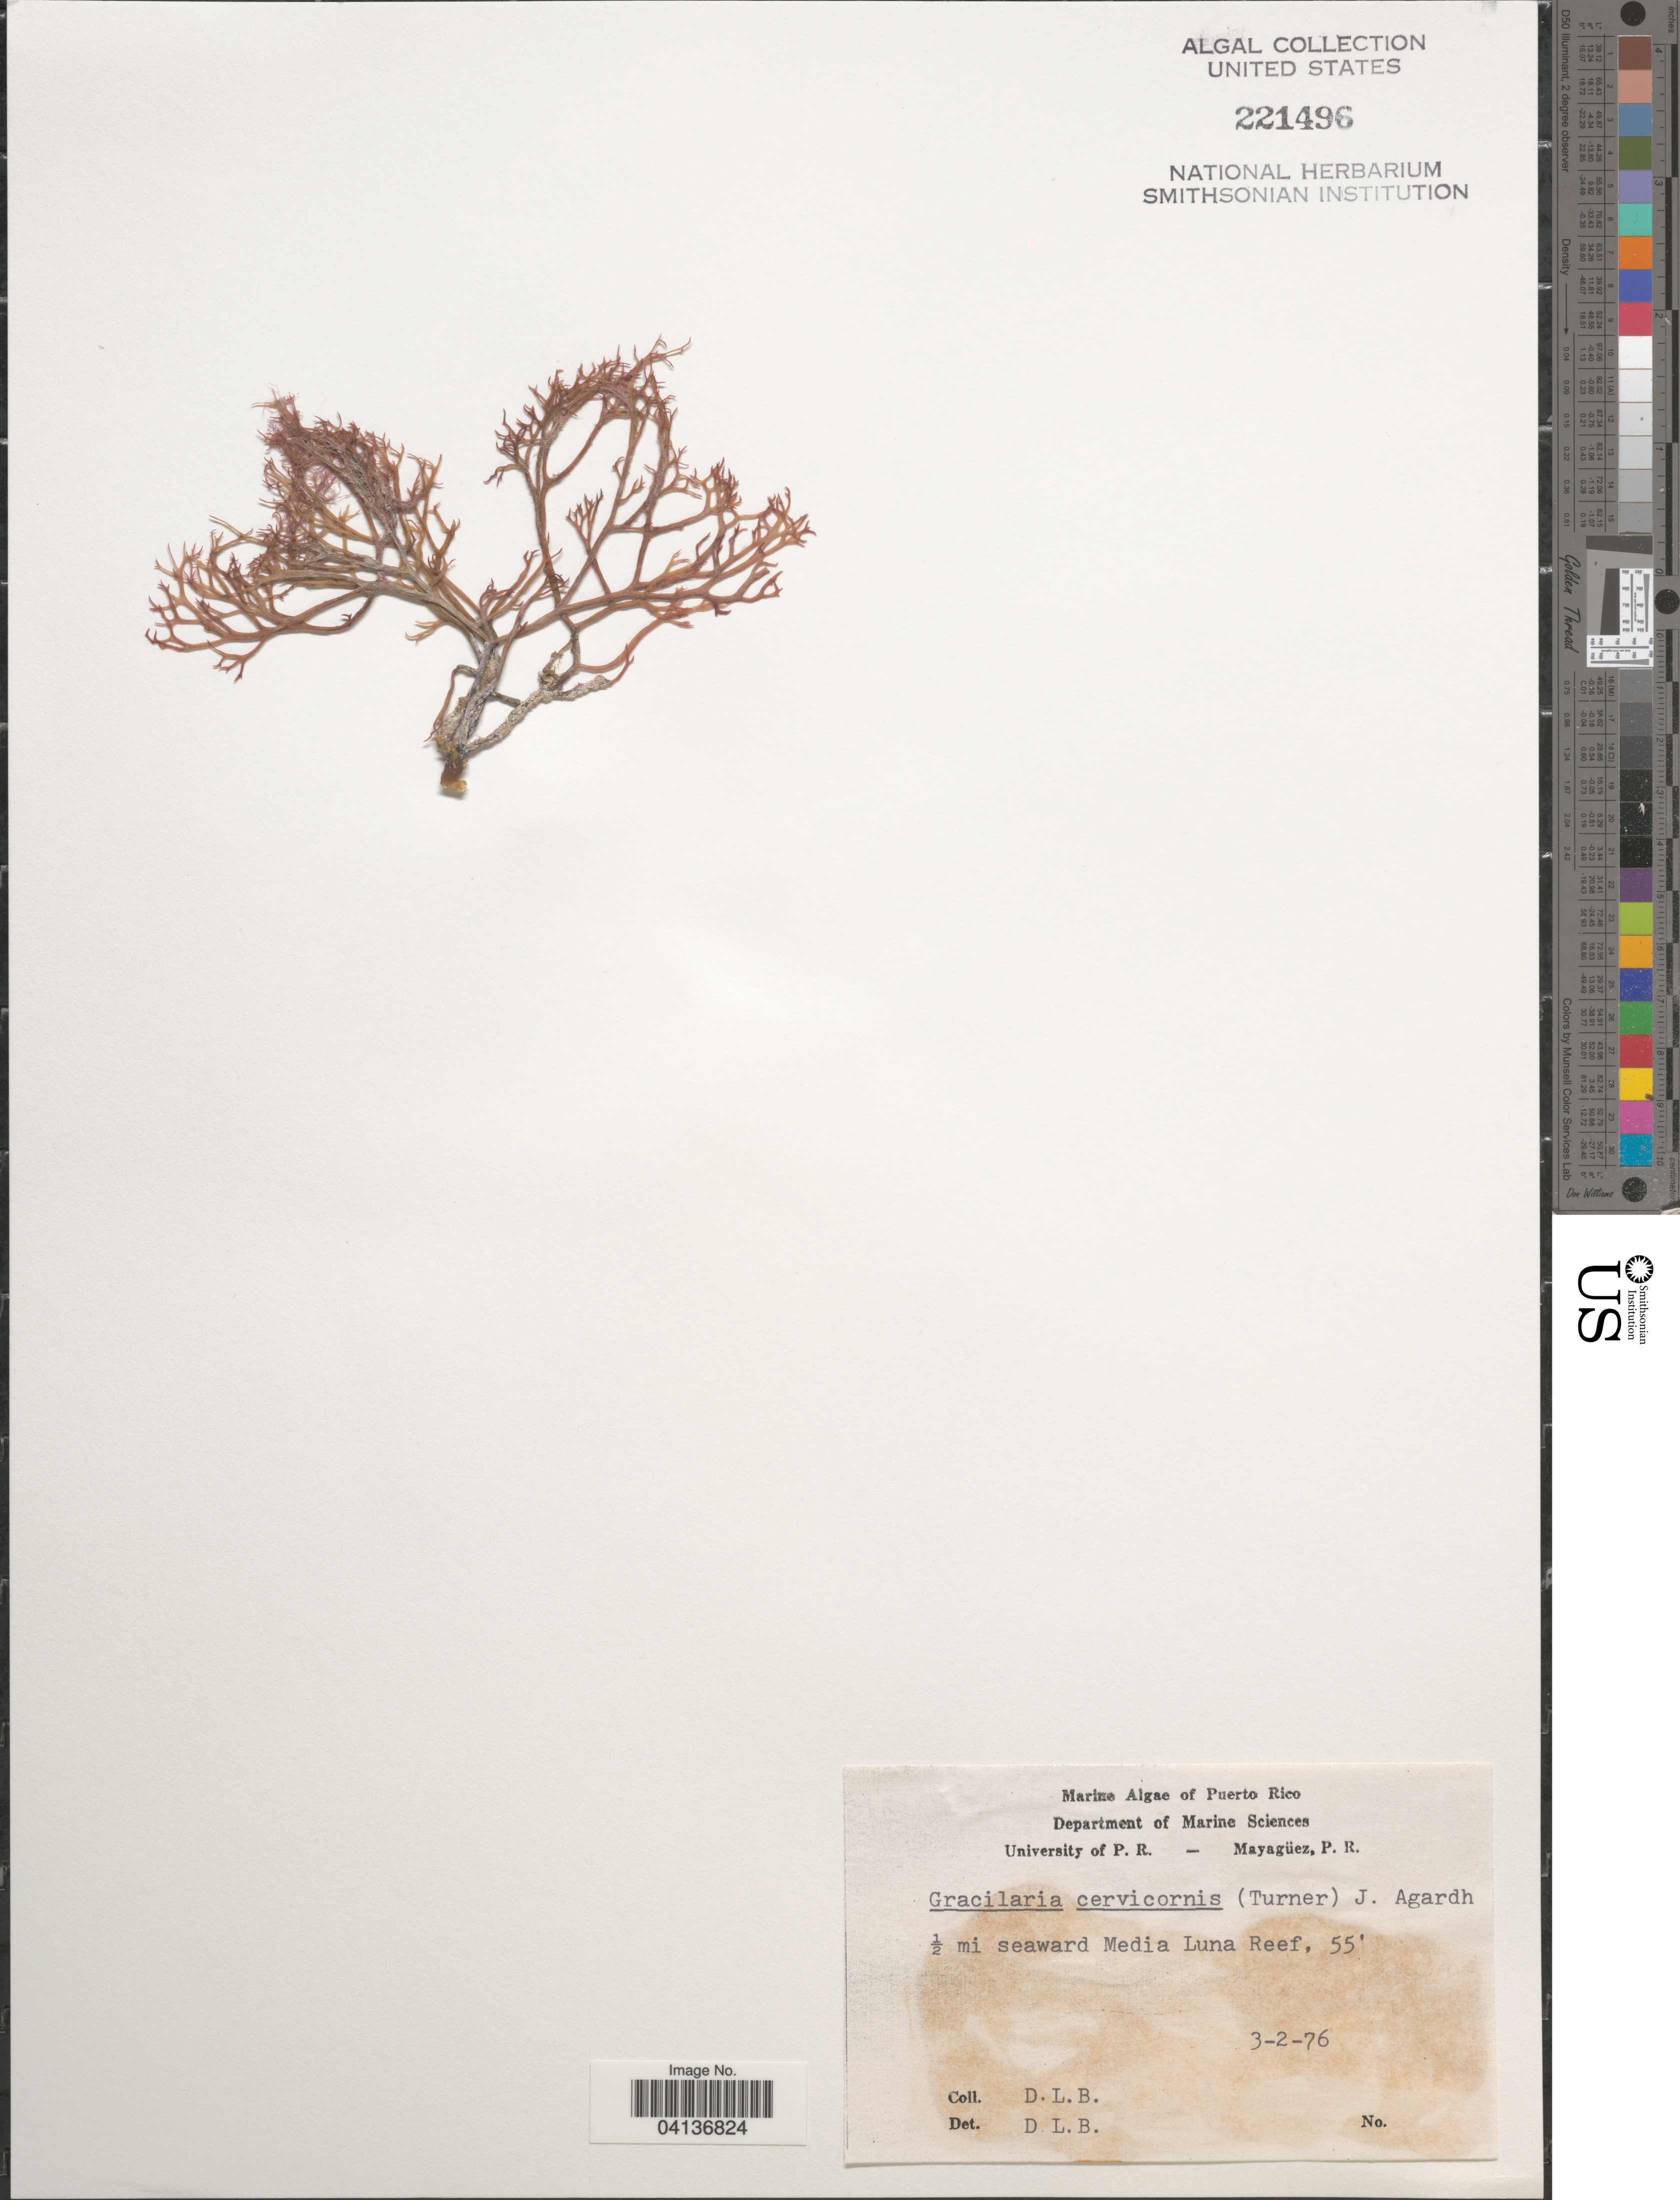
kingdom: Plantae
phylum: Rhodophyta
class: Florideophyceae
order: Gracilariales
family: Gracilariaceae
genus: Gracilaria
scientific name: Gracilaria cervicornis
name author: (Turner) J. Agardh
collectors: D. L. B.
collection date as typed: Transcribed d/m/y: 3/2/76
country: Puerto Rico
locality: ½ mi seaward Media Luna Reef.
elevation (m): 17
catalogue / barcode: US 221496